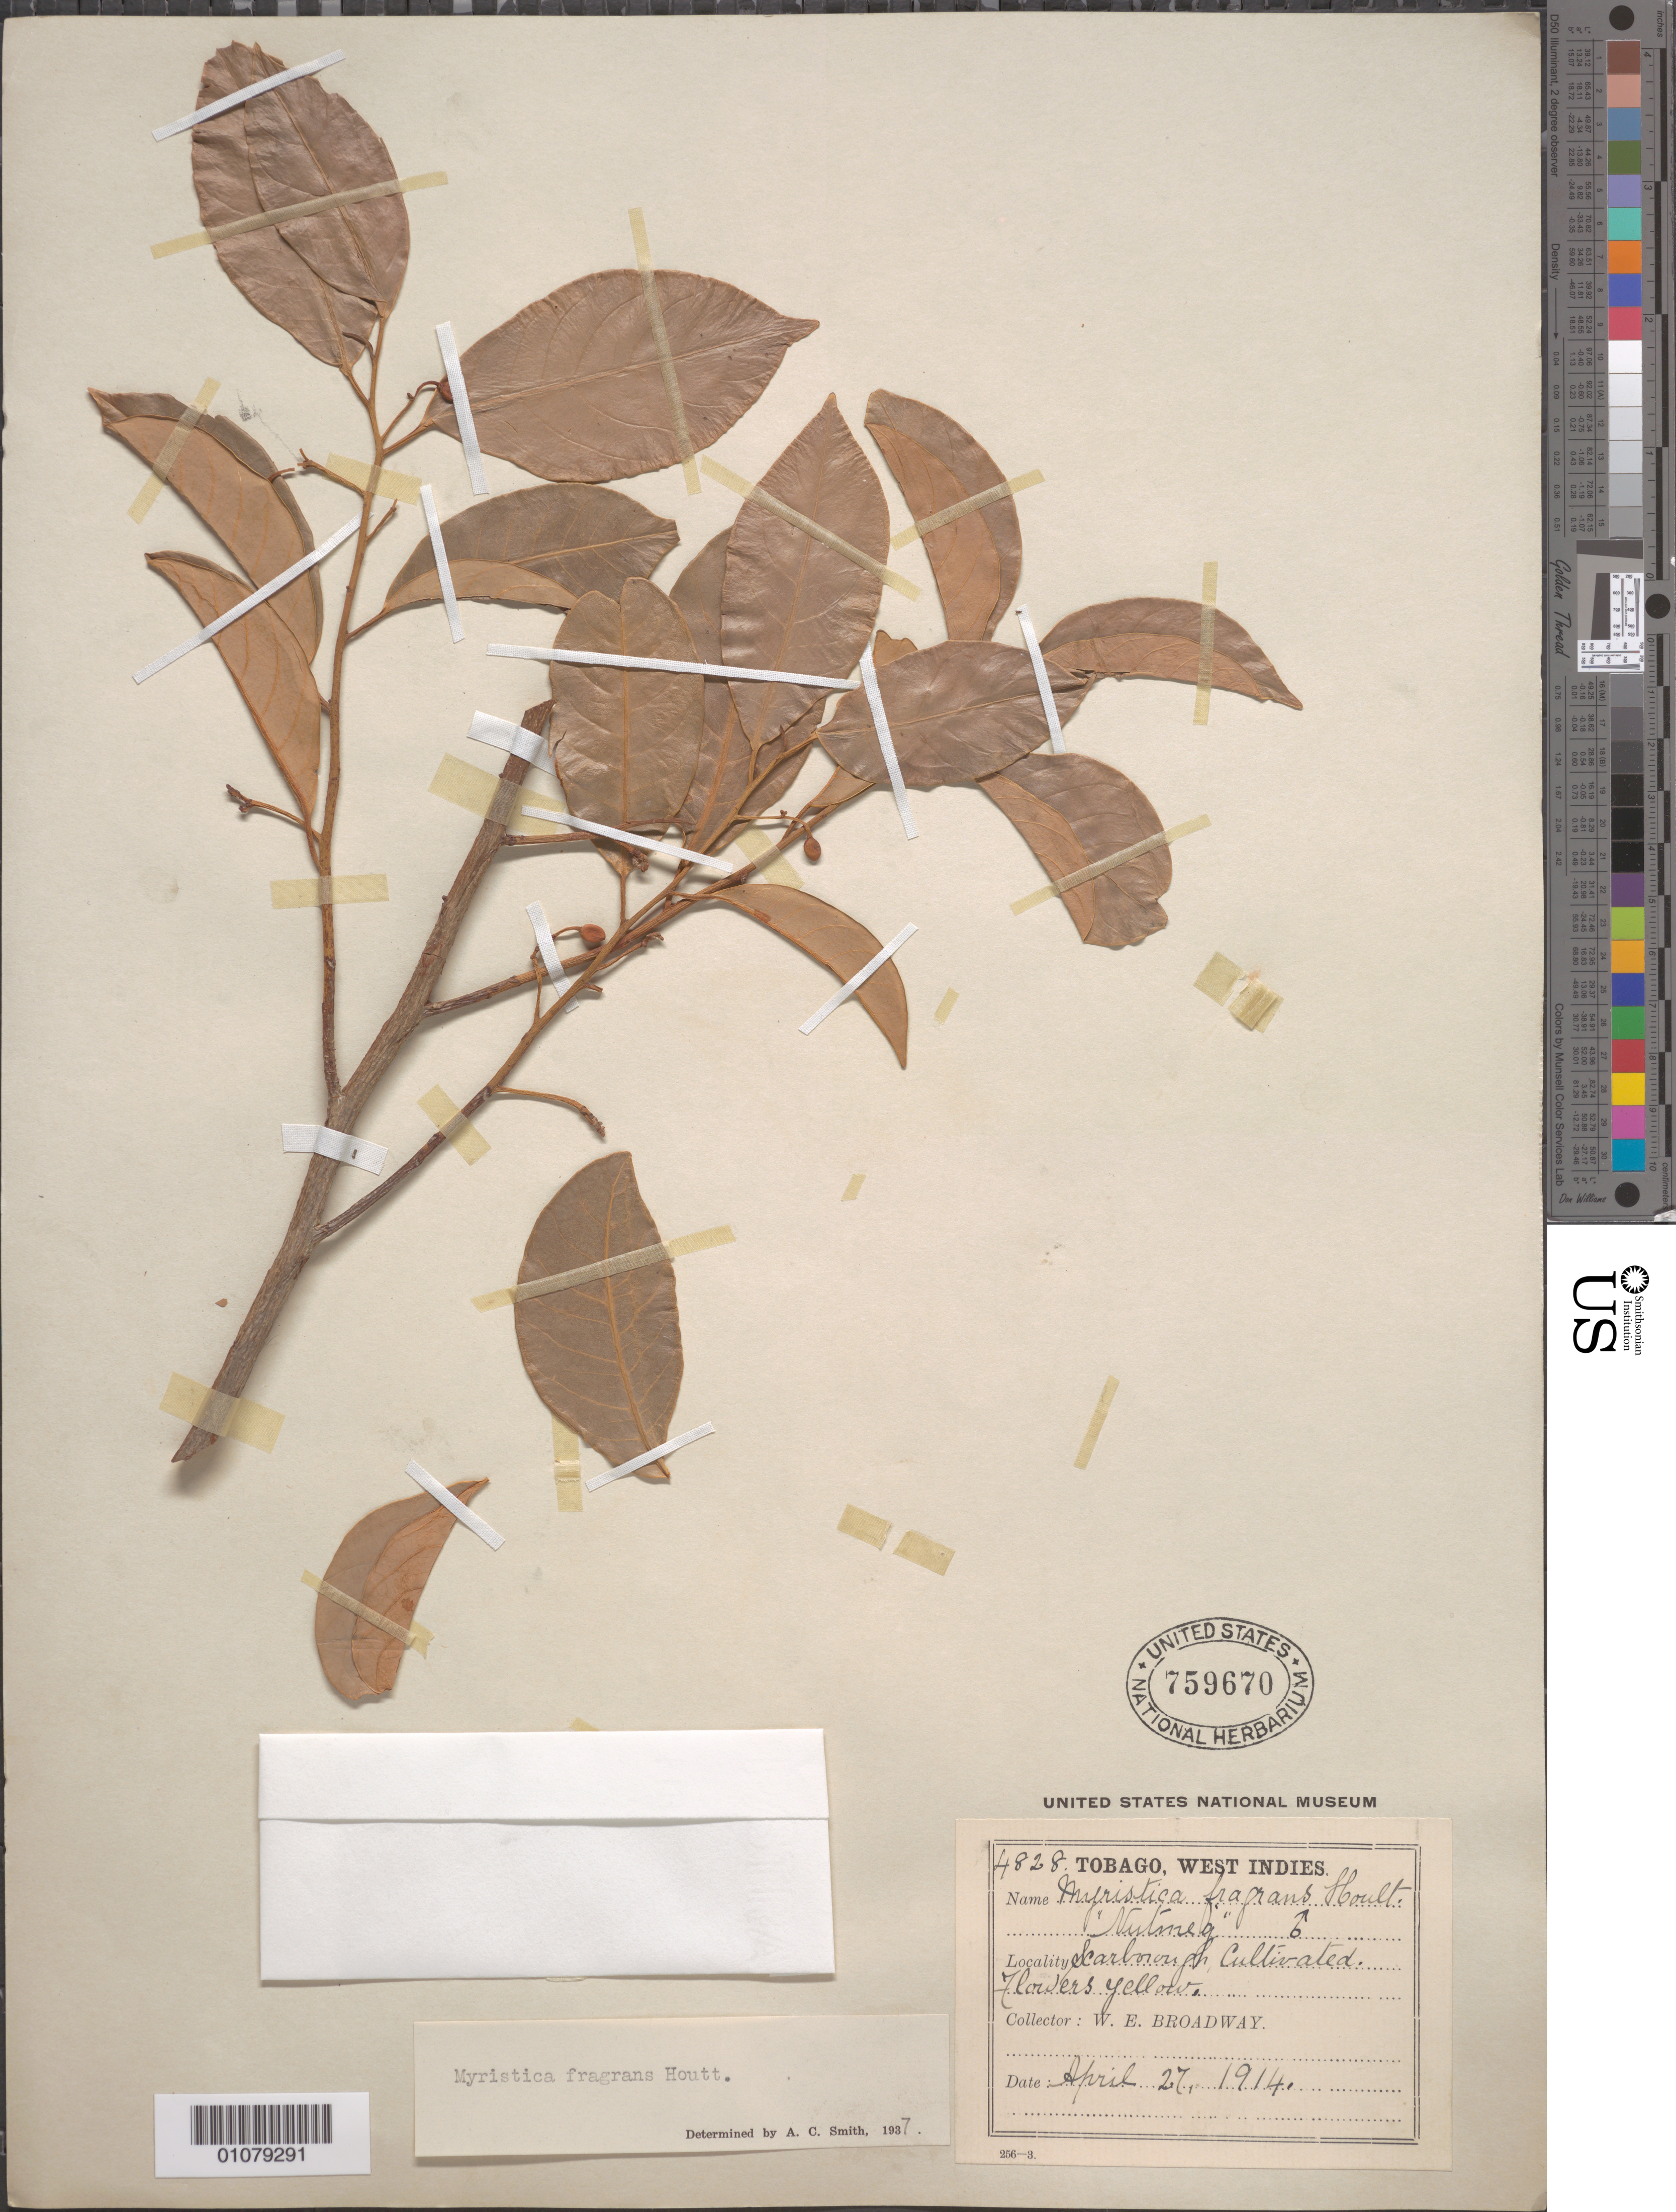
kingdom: Plantae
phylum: Tracheophyta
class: Magnoliopsida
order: Magnoliales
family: Myristicaceae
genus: Myristica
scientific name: Myristica fragrans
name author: Houtt.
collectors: W. E. Broadway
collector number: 4828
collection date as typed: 27 Apr 1914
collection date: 1914-04-27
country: Trinidad and Tobago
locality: Scarborough, cultivated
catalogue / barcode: US 759670